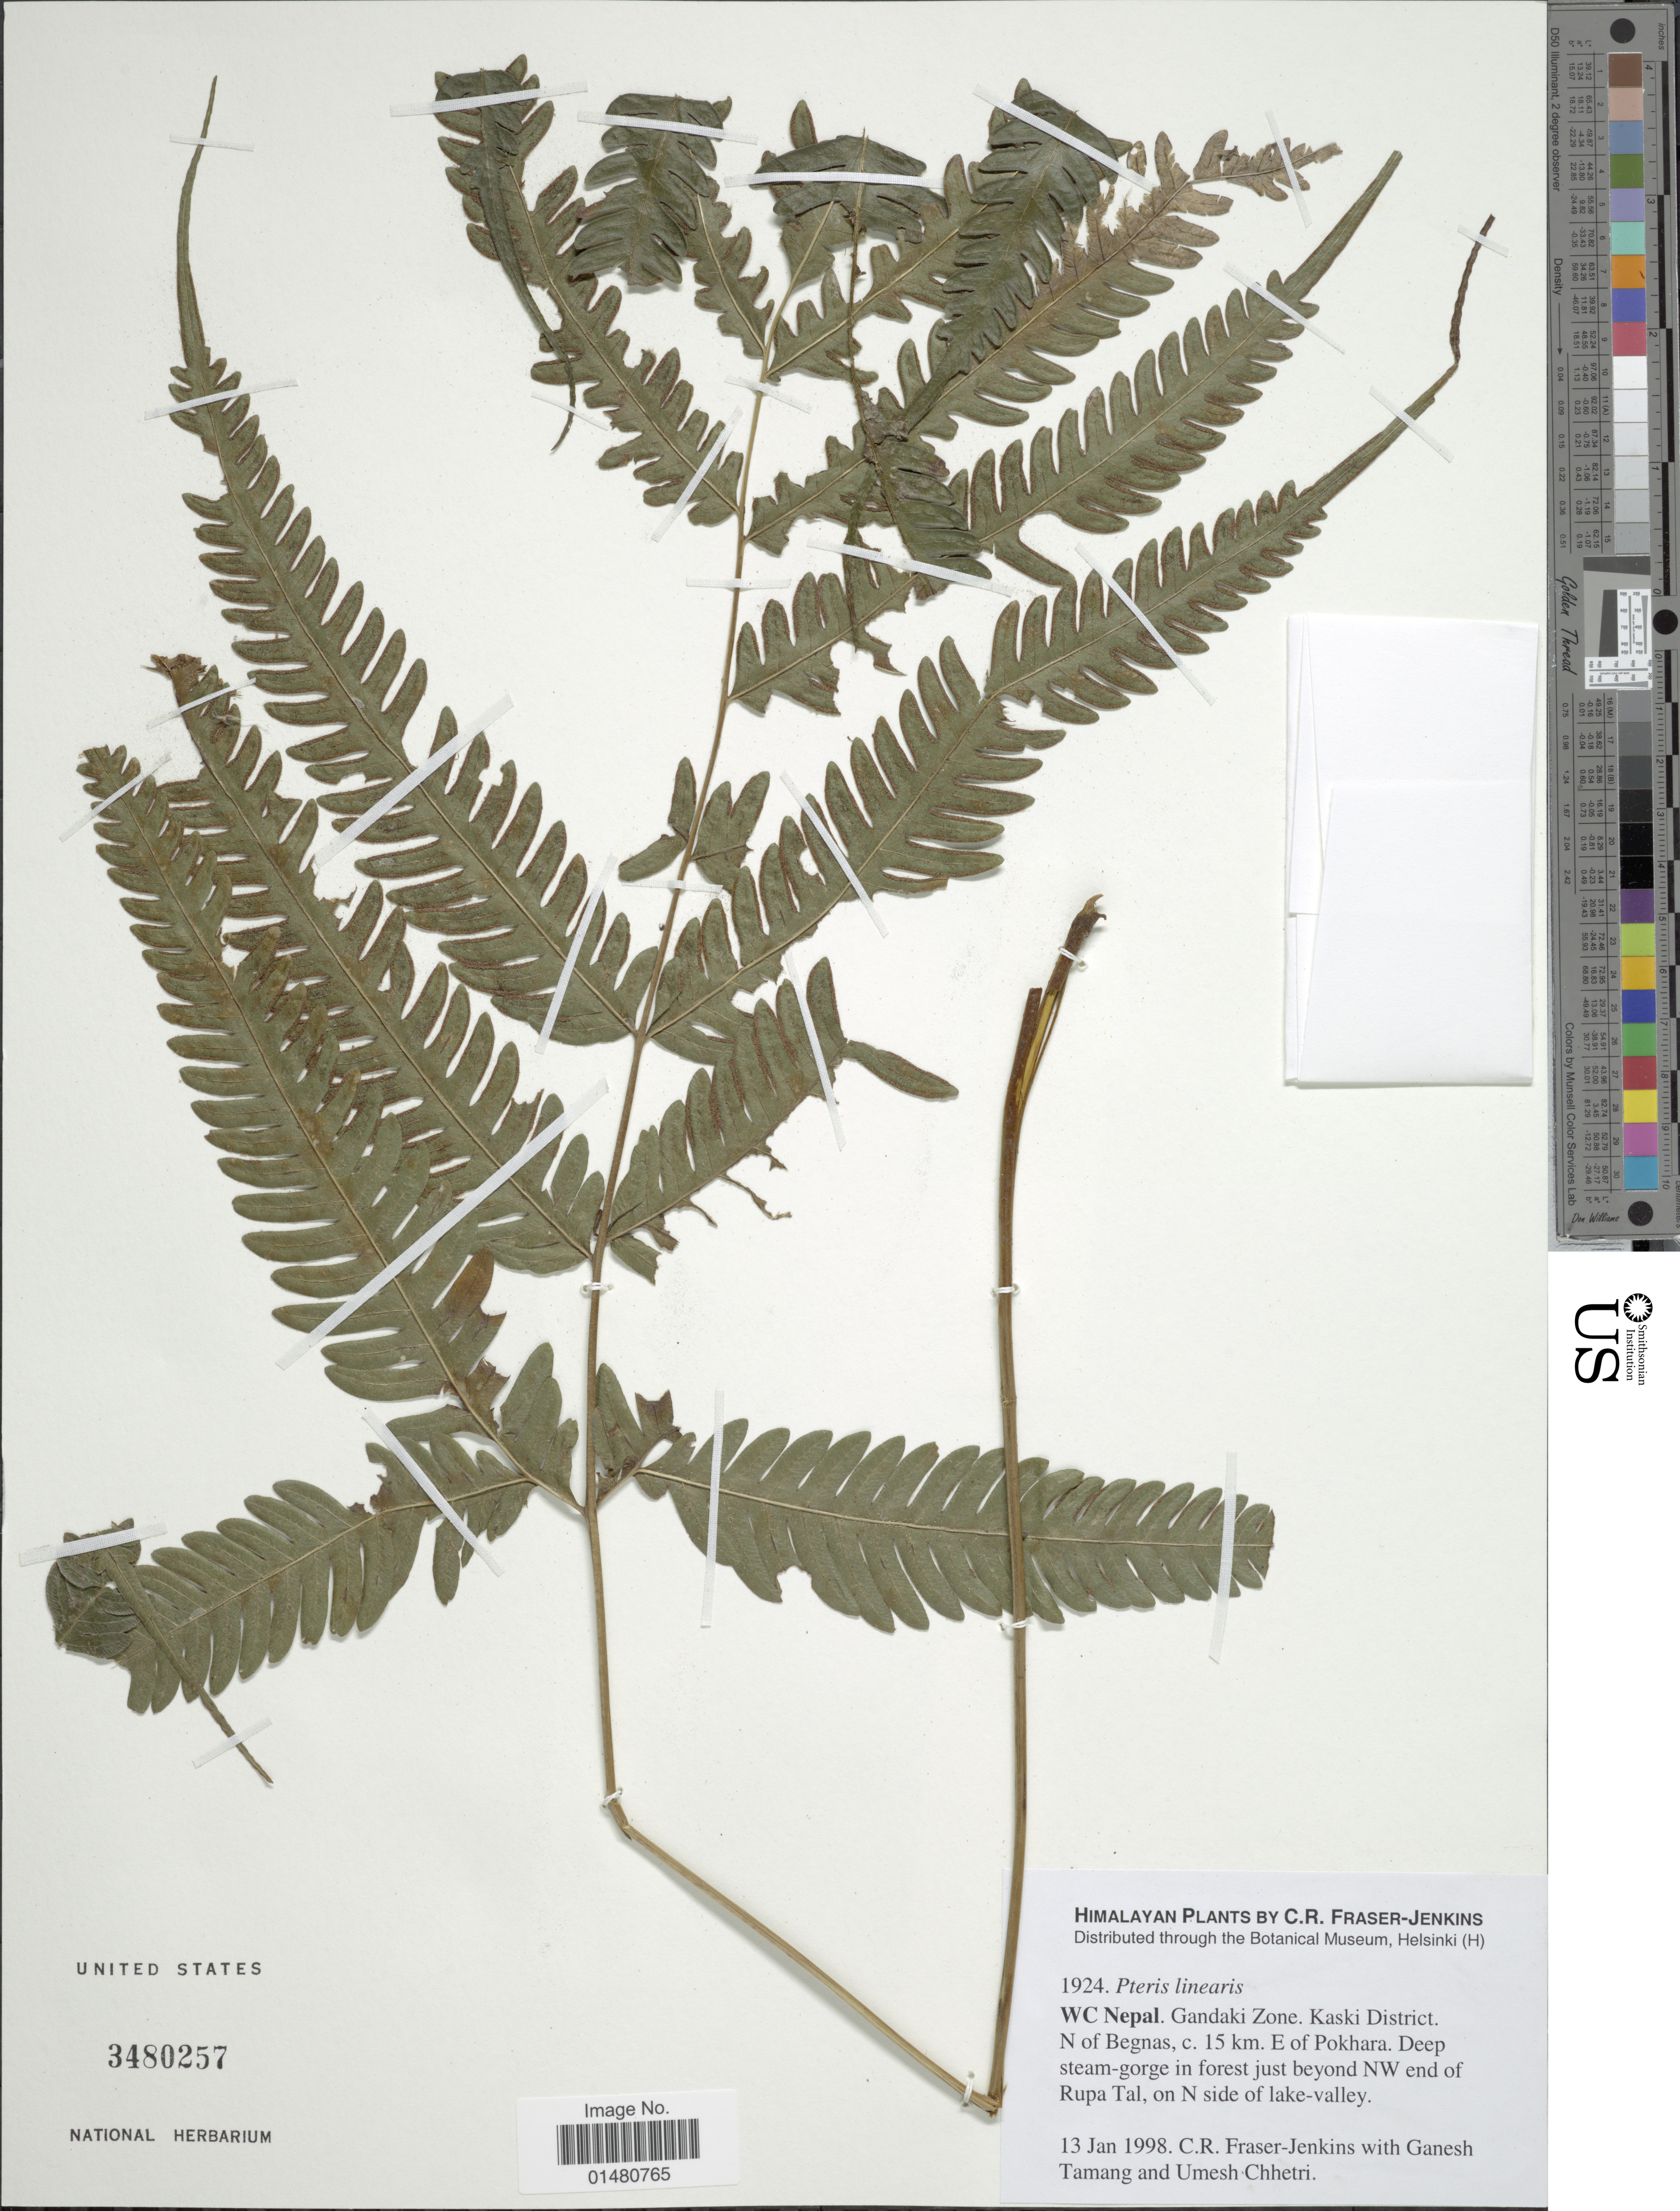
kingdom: Plantae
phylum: Tracheophyta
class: Polypodiopsida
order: Polypodiales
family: Pteridaceae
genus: Pteris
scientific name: Pteris linearis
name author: Poir.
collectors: C. R. Fraser-Jenkins, G. Tamang & U. Chhetri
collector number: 1924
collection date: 1998-01-13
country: Nepal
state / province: Gandaki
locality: Himalayan, WC Nepal. Gandaki Zone. Kaski District. N of Begnas, c. 15 km E of Pokhara. Deep stream-gorge in forest just beyond NW end of Rupa Tal, on N side of lake-valley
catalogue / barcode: US 3480257